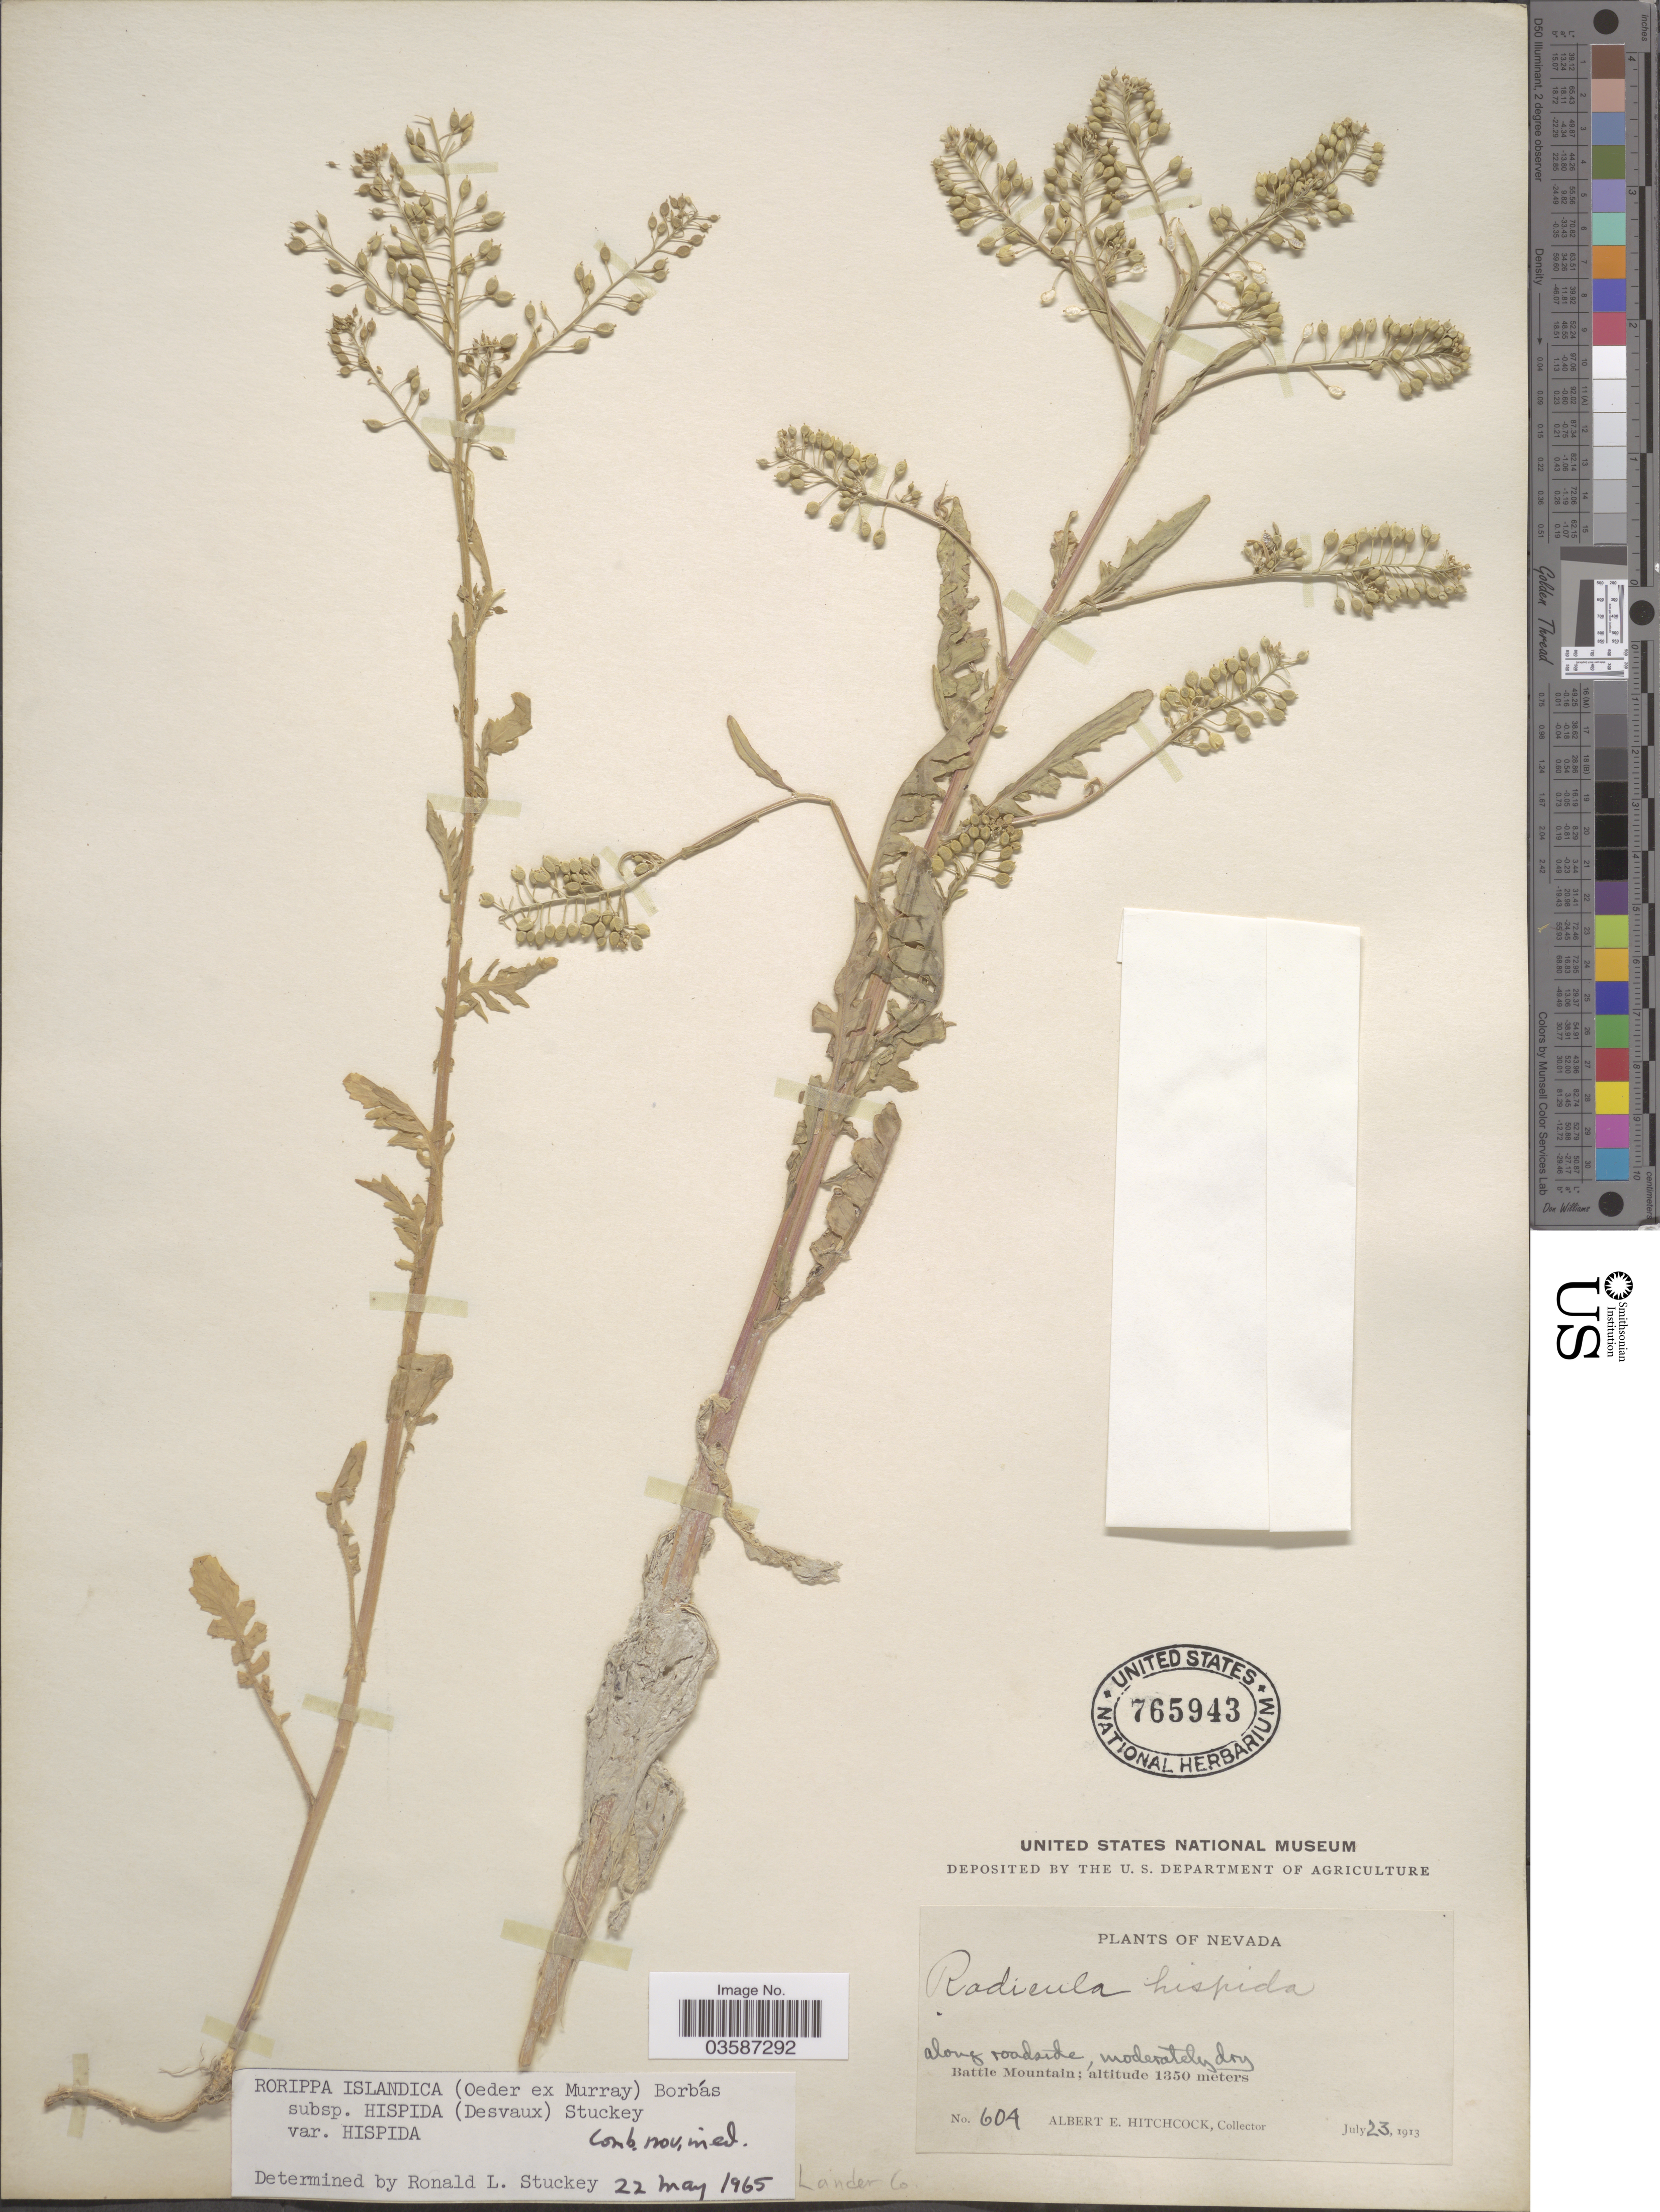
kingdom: Plantae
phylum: Tracheophyta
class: Magnoliopsida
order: Brassicales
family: Brassicaceae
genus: Rorippa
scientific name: Rorippa islandica var. hispida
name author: (Desv.) Butters & Abbe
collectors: A. Hitchcock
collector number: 604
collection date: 1913-07-23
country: United States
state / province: Nevada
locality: Battle Mountain. Lander Co.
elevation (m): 1350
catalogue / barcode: US 765943